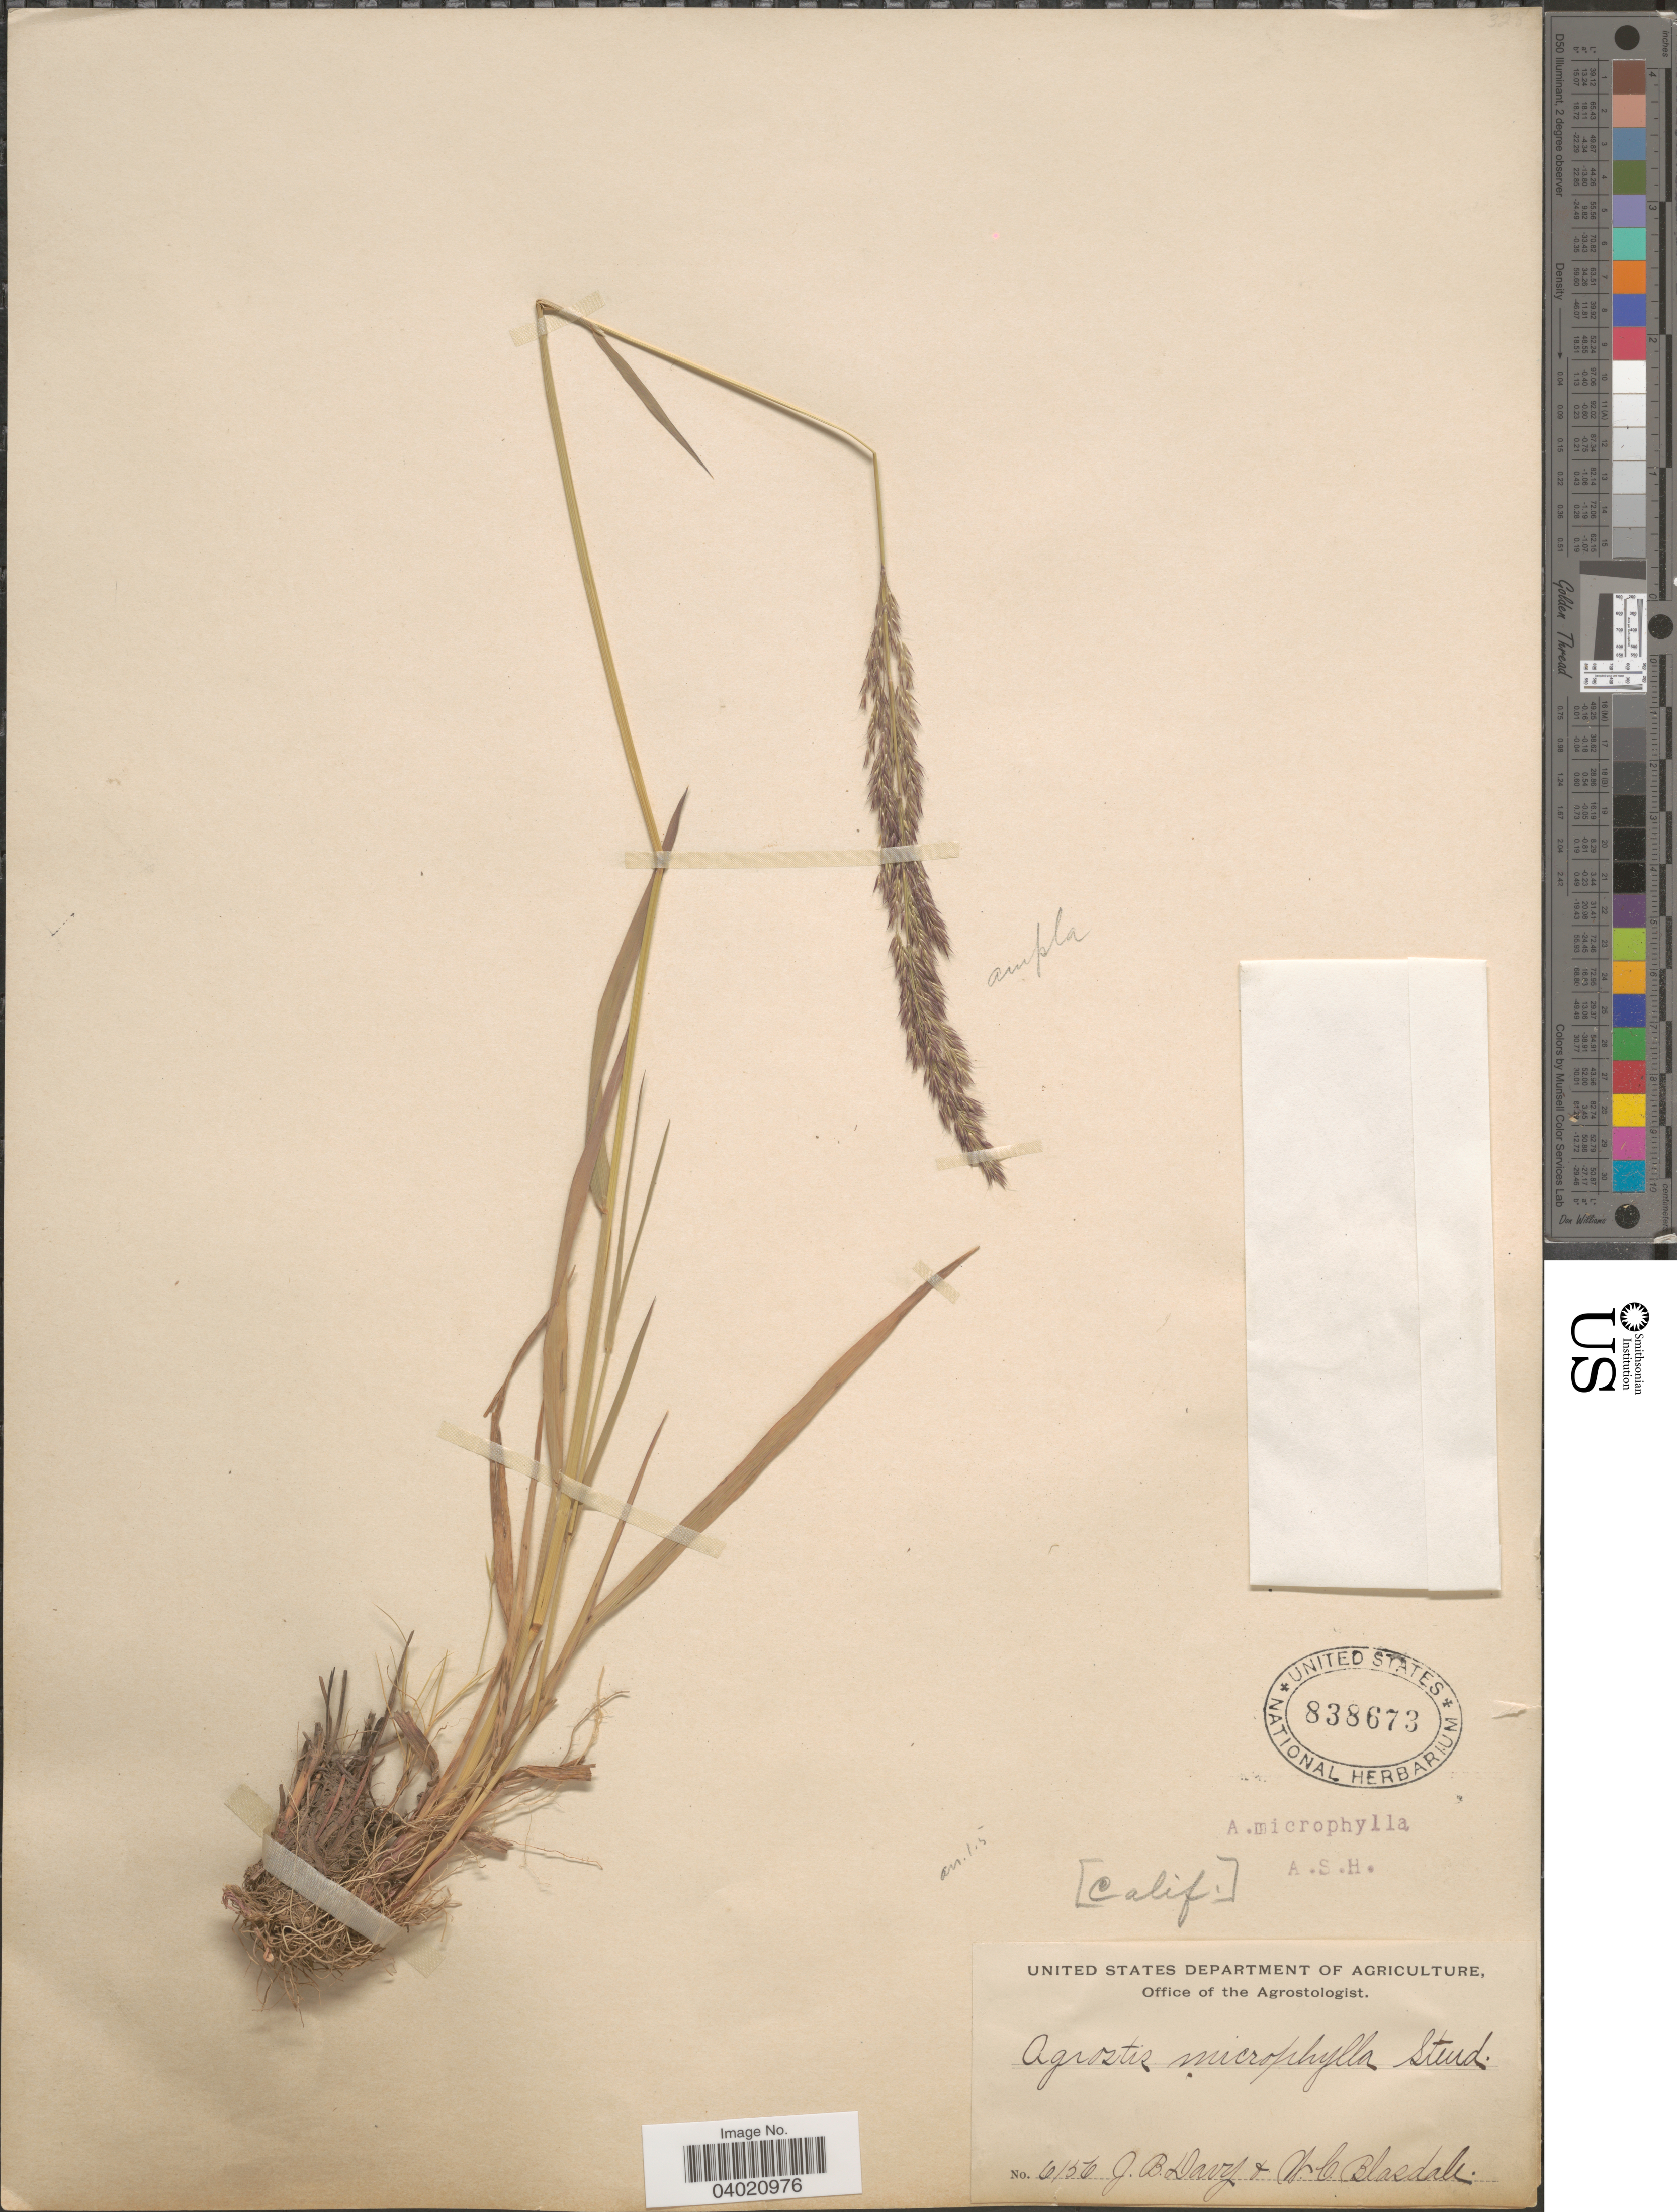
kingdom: Plantae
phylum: Tracheophyta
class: Liliopsida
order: Poales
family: Poaceae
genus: Agrostis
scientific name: Agrostis microphylla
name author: Steud.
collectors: J. Burtt Davy & W. Blasdale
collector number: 6156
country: United States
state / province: California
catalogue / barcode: US 838673